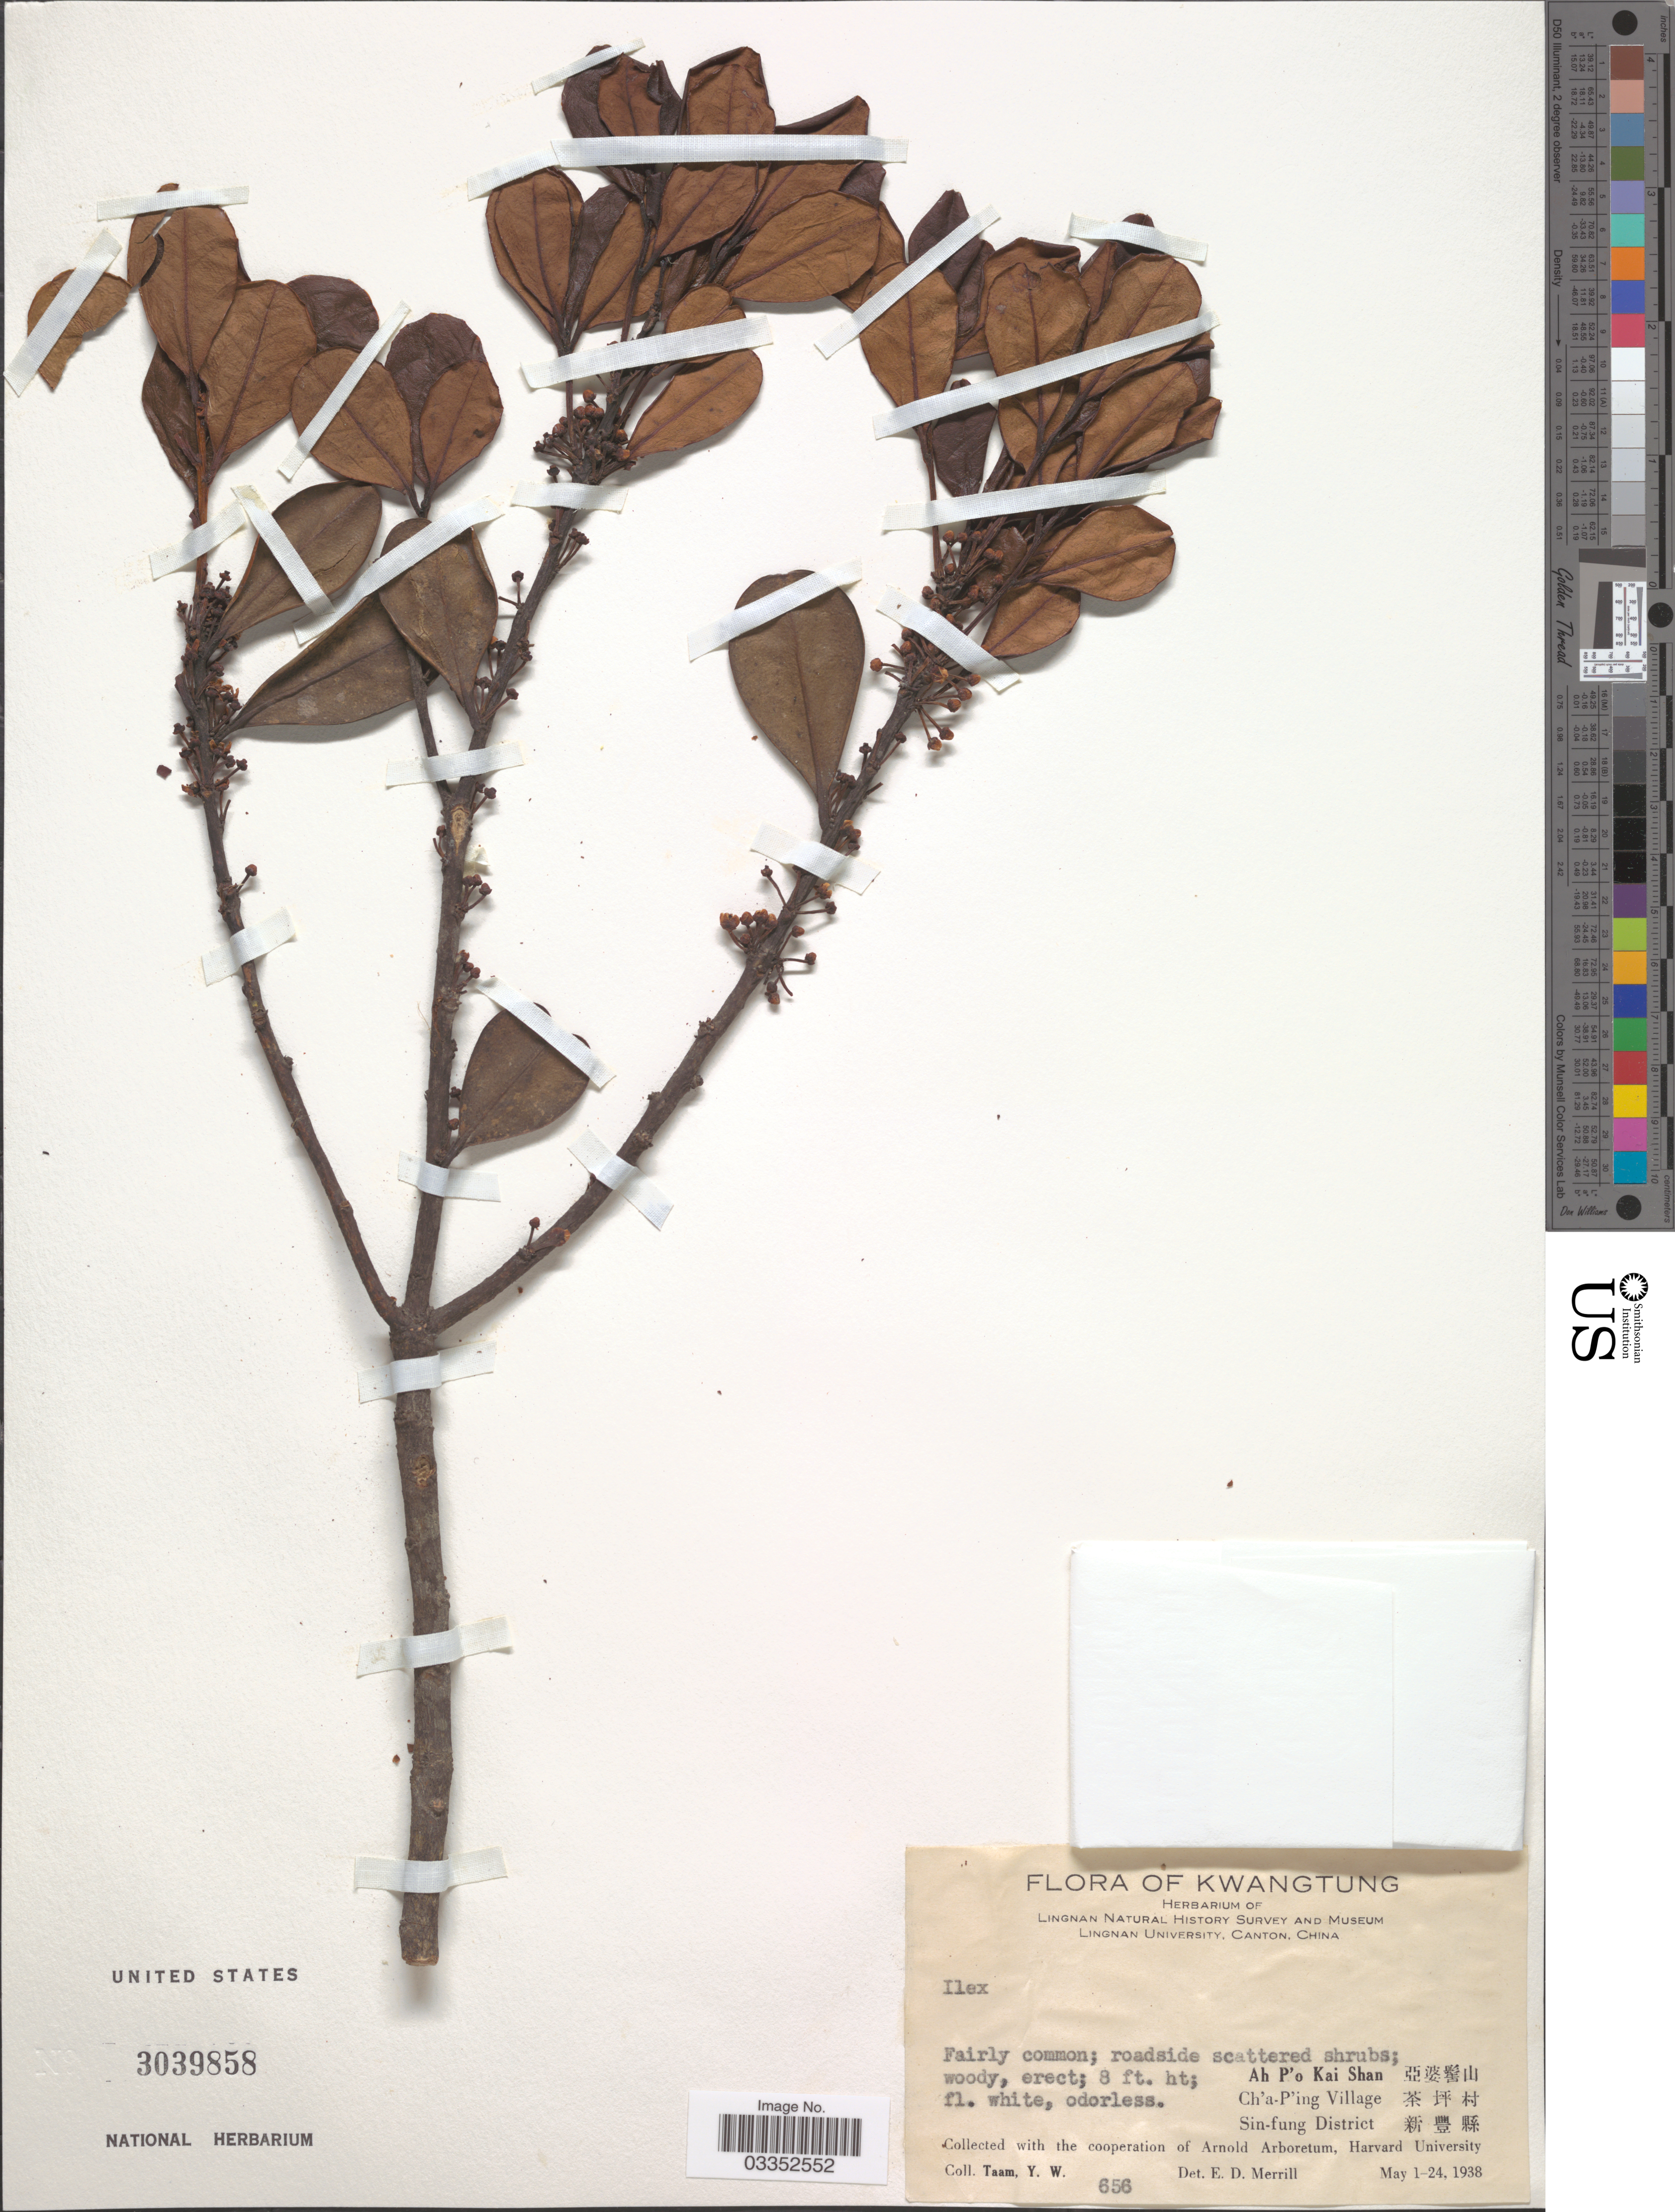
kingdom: Plantae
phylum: Tracheophyta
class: Magnoliopsida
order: Aquifoliales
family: Aquifoliaceae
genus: Ilex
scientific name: Ilex sp.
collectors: Y. W. Taam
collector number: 656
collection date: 1938-05-01/1938-05-24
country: China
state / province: Guangdong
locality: Kwangtung, Ah P'o Kai Shan X, Ch'a-P'ing Village X, Sin-fung District X.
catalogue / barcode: US 3039858